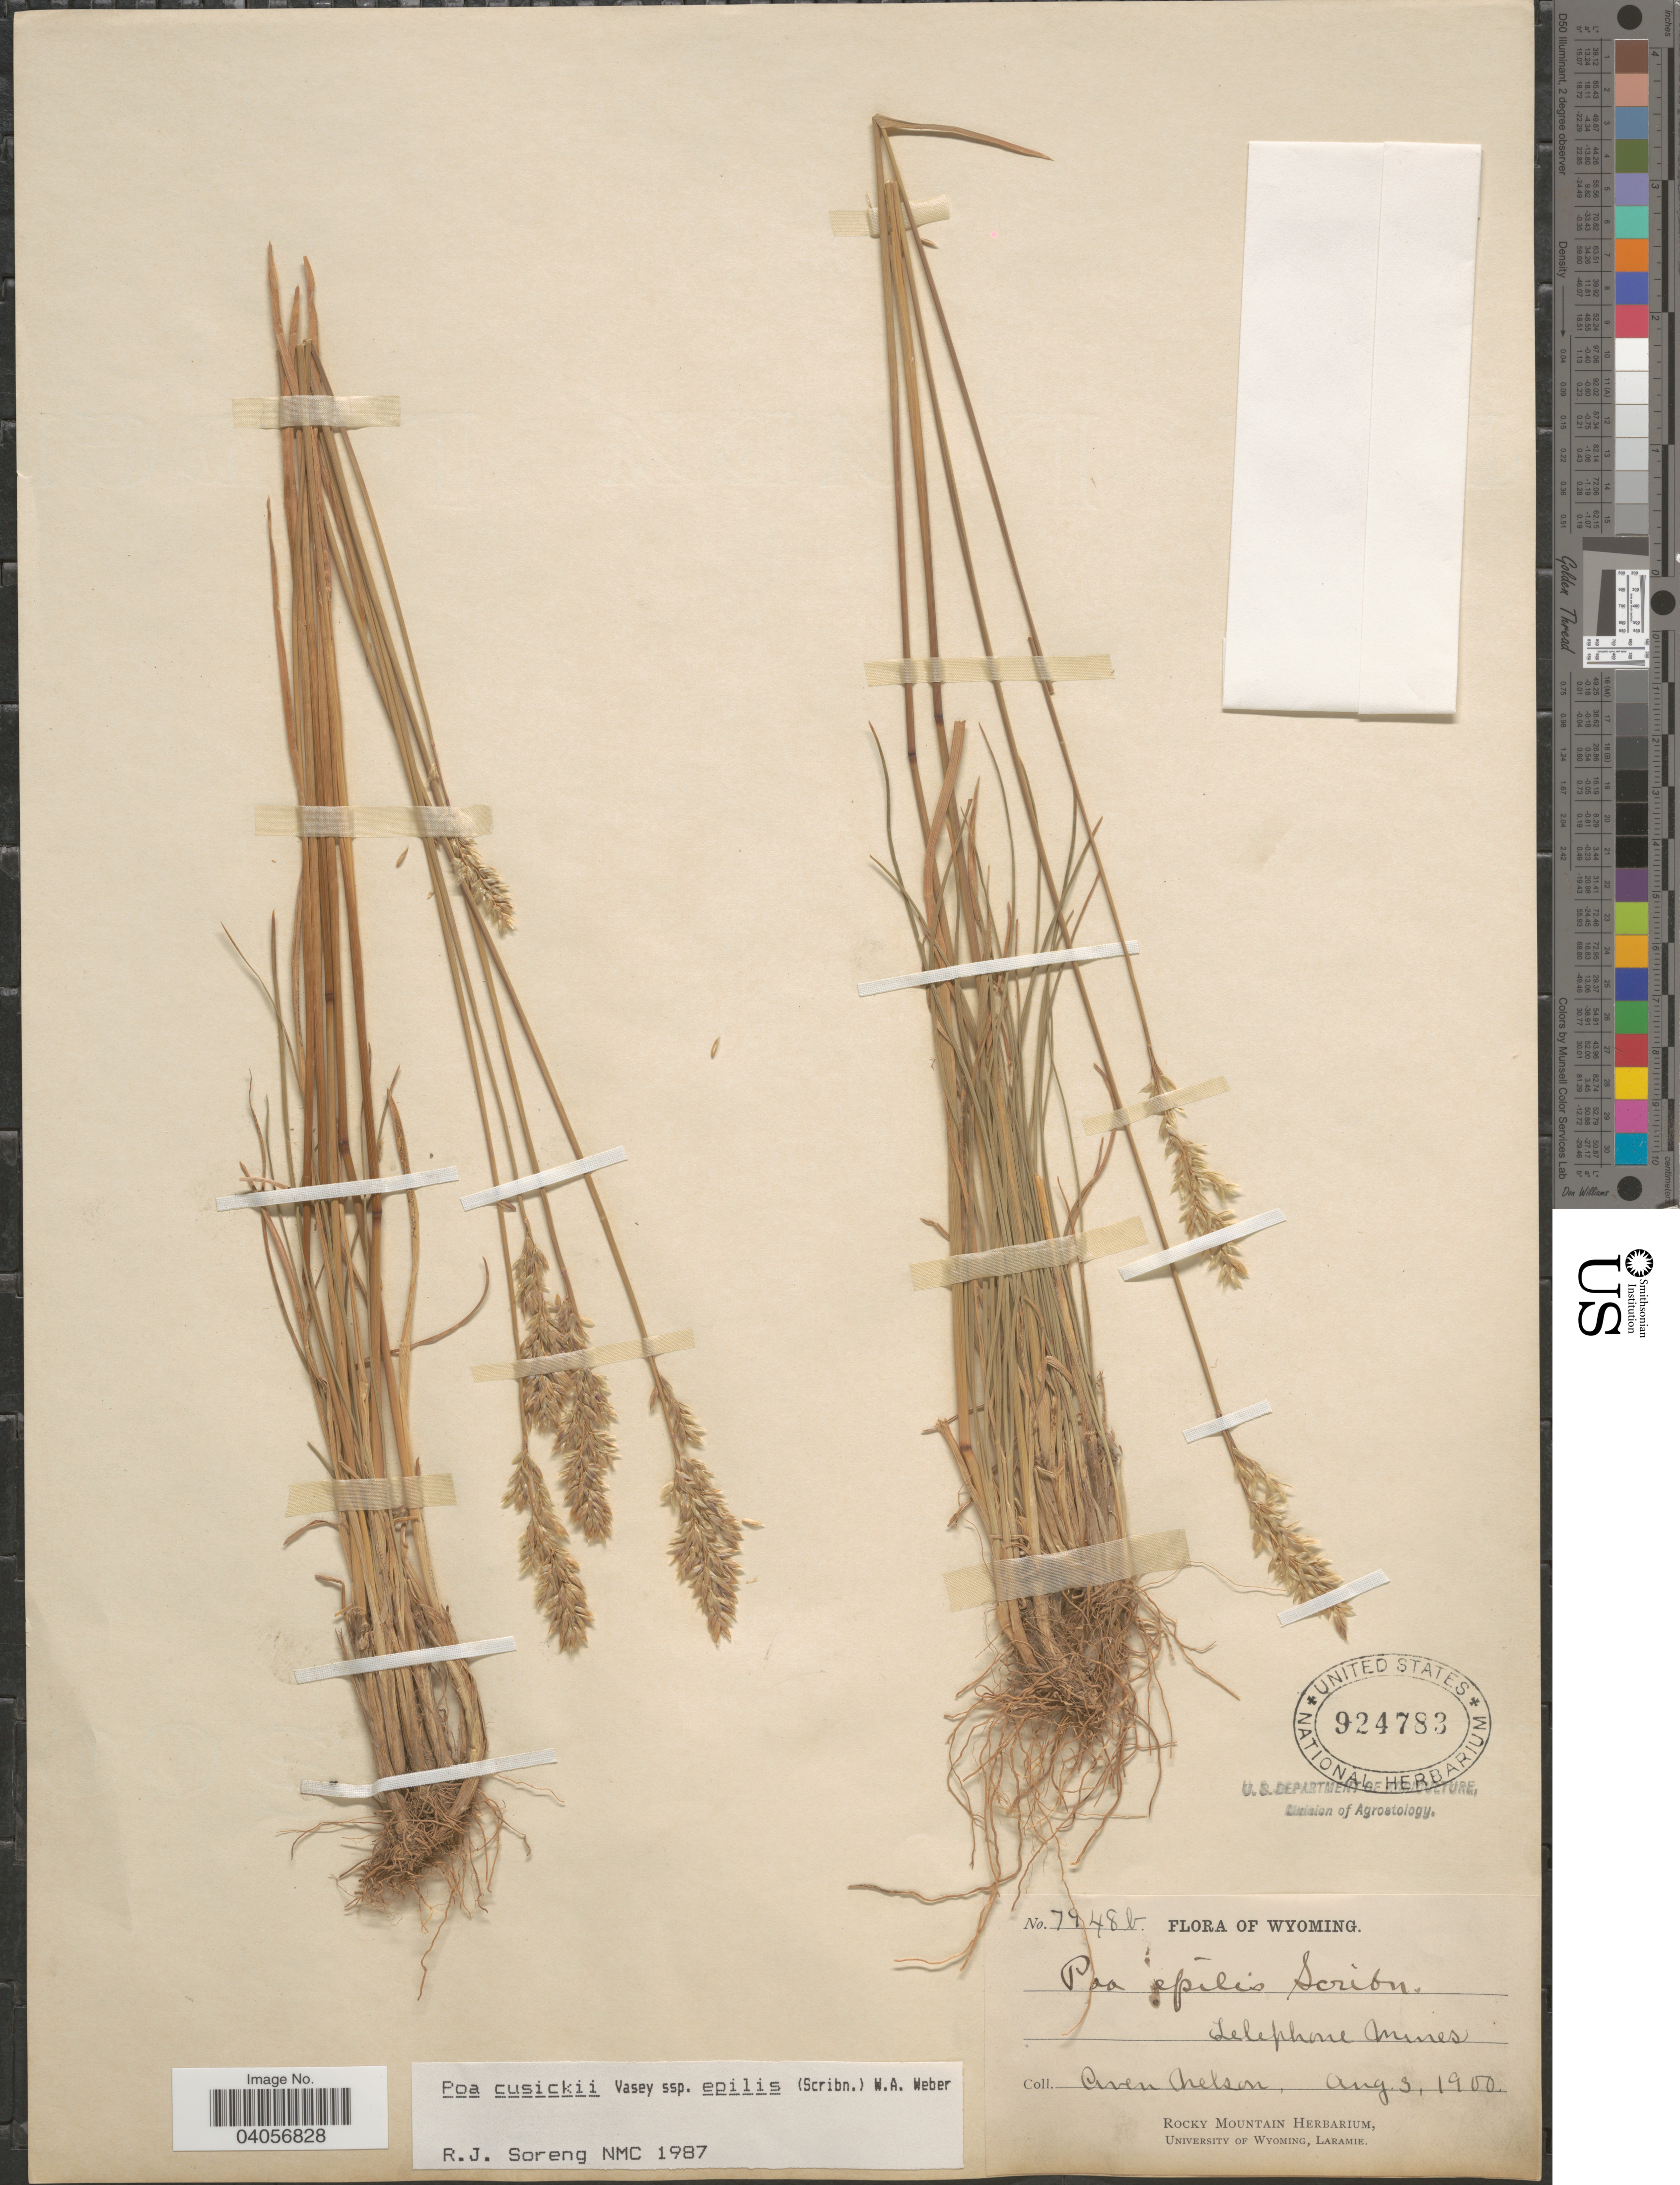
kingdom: Plantae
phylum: Tracheophyta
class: Liliopsida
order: Poales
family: Poaceae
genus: Poa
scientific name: Poa cusickii subsp. epilis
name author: (Scribn.) W.A. Weber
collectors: A. Nelson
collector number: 7948b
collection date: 1900-08-03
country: United States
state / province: Wyoming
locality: Telephone Mines.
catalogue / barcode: US 924783